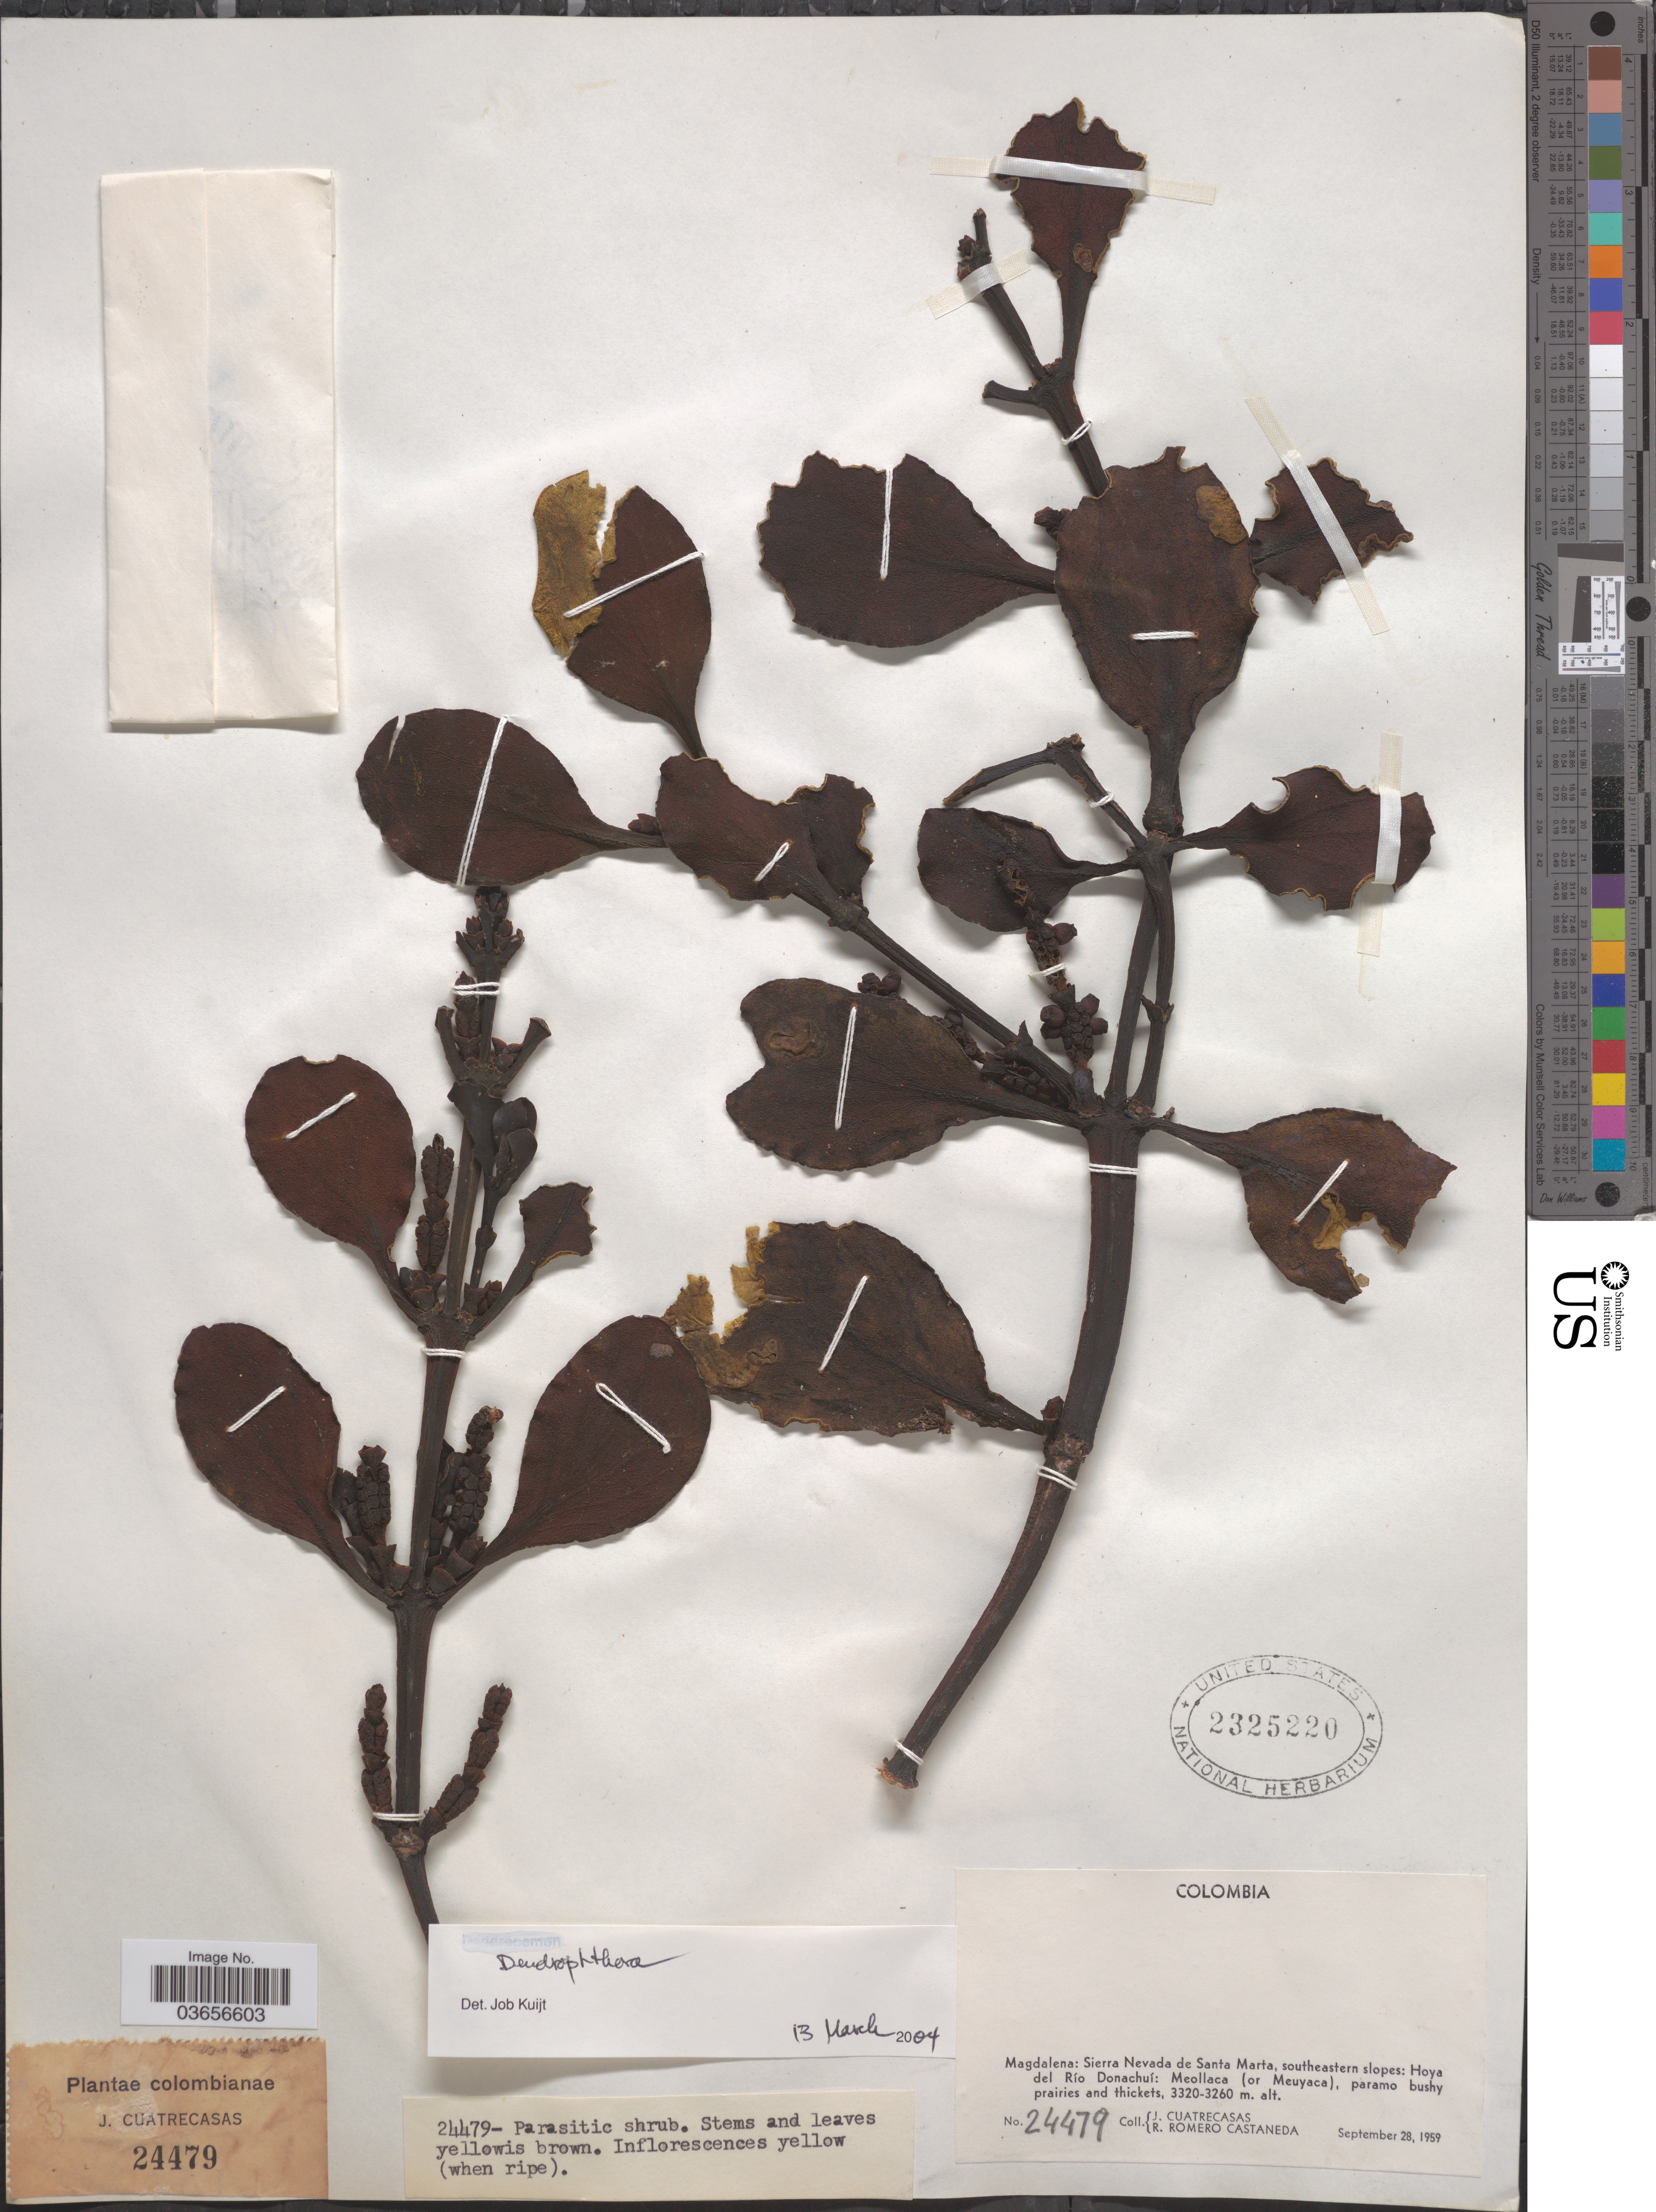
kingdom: Plantae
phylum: Tracheophyta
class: Magnoliopsida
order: Santalales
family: Viscaceae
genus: Dendrophthora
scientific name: Dendrophthora sp.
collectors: J. Cuatrecasas & R. Romero Castañeda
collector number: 24479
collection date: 1959-09-28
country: Colombia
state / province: Magdalena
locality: Sierra Nevada de Santa Marta, southeastern slopes: Hoya del Río Donachuí: Meollaca (or Meuyaca).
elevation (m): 3260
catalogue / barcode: US 2325220